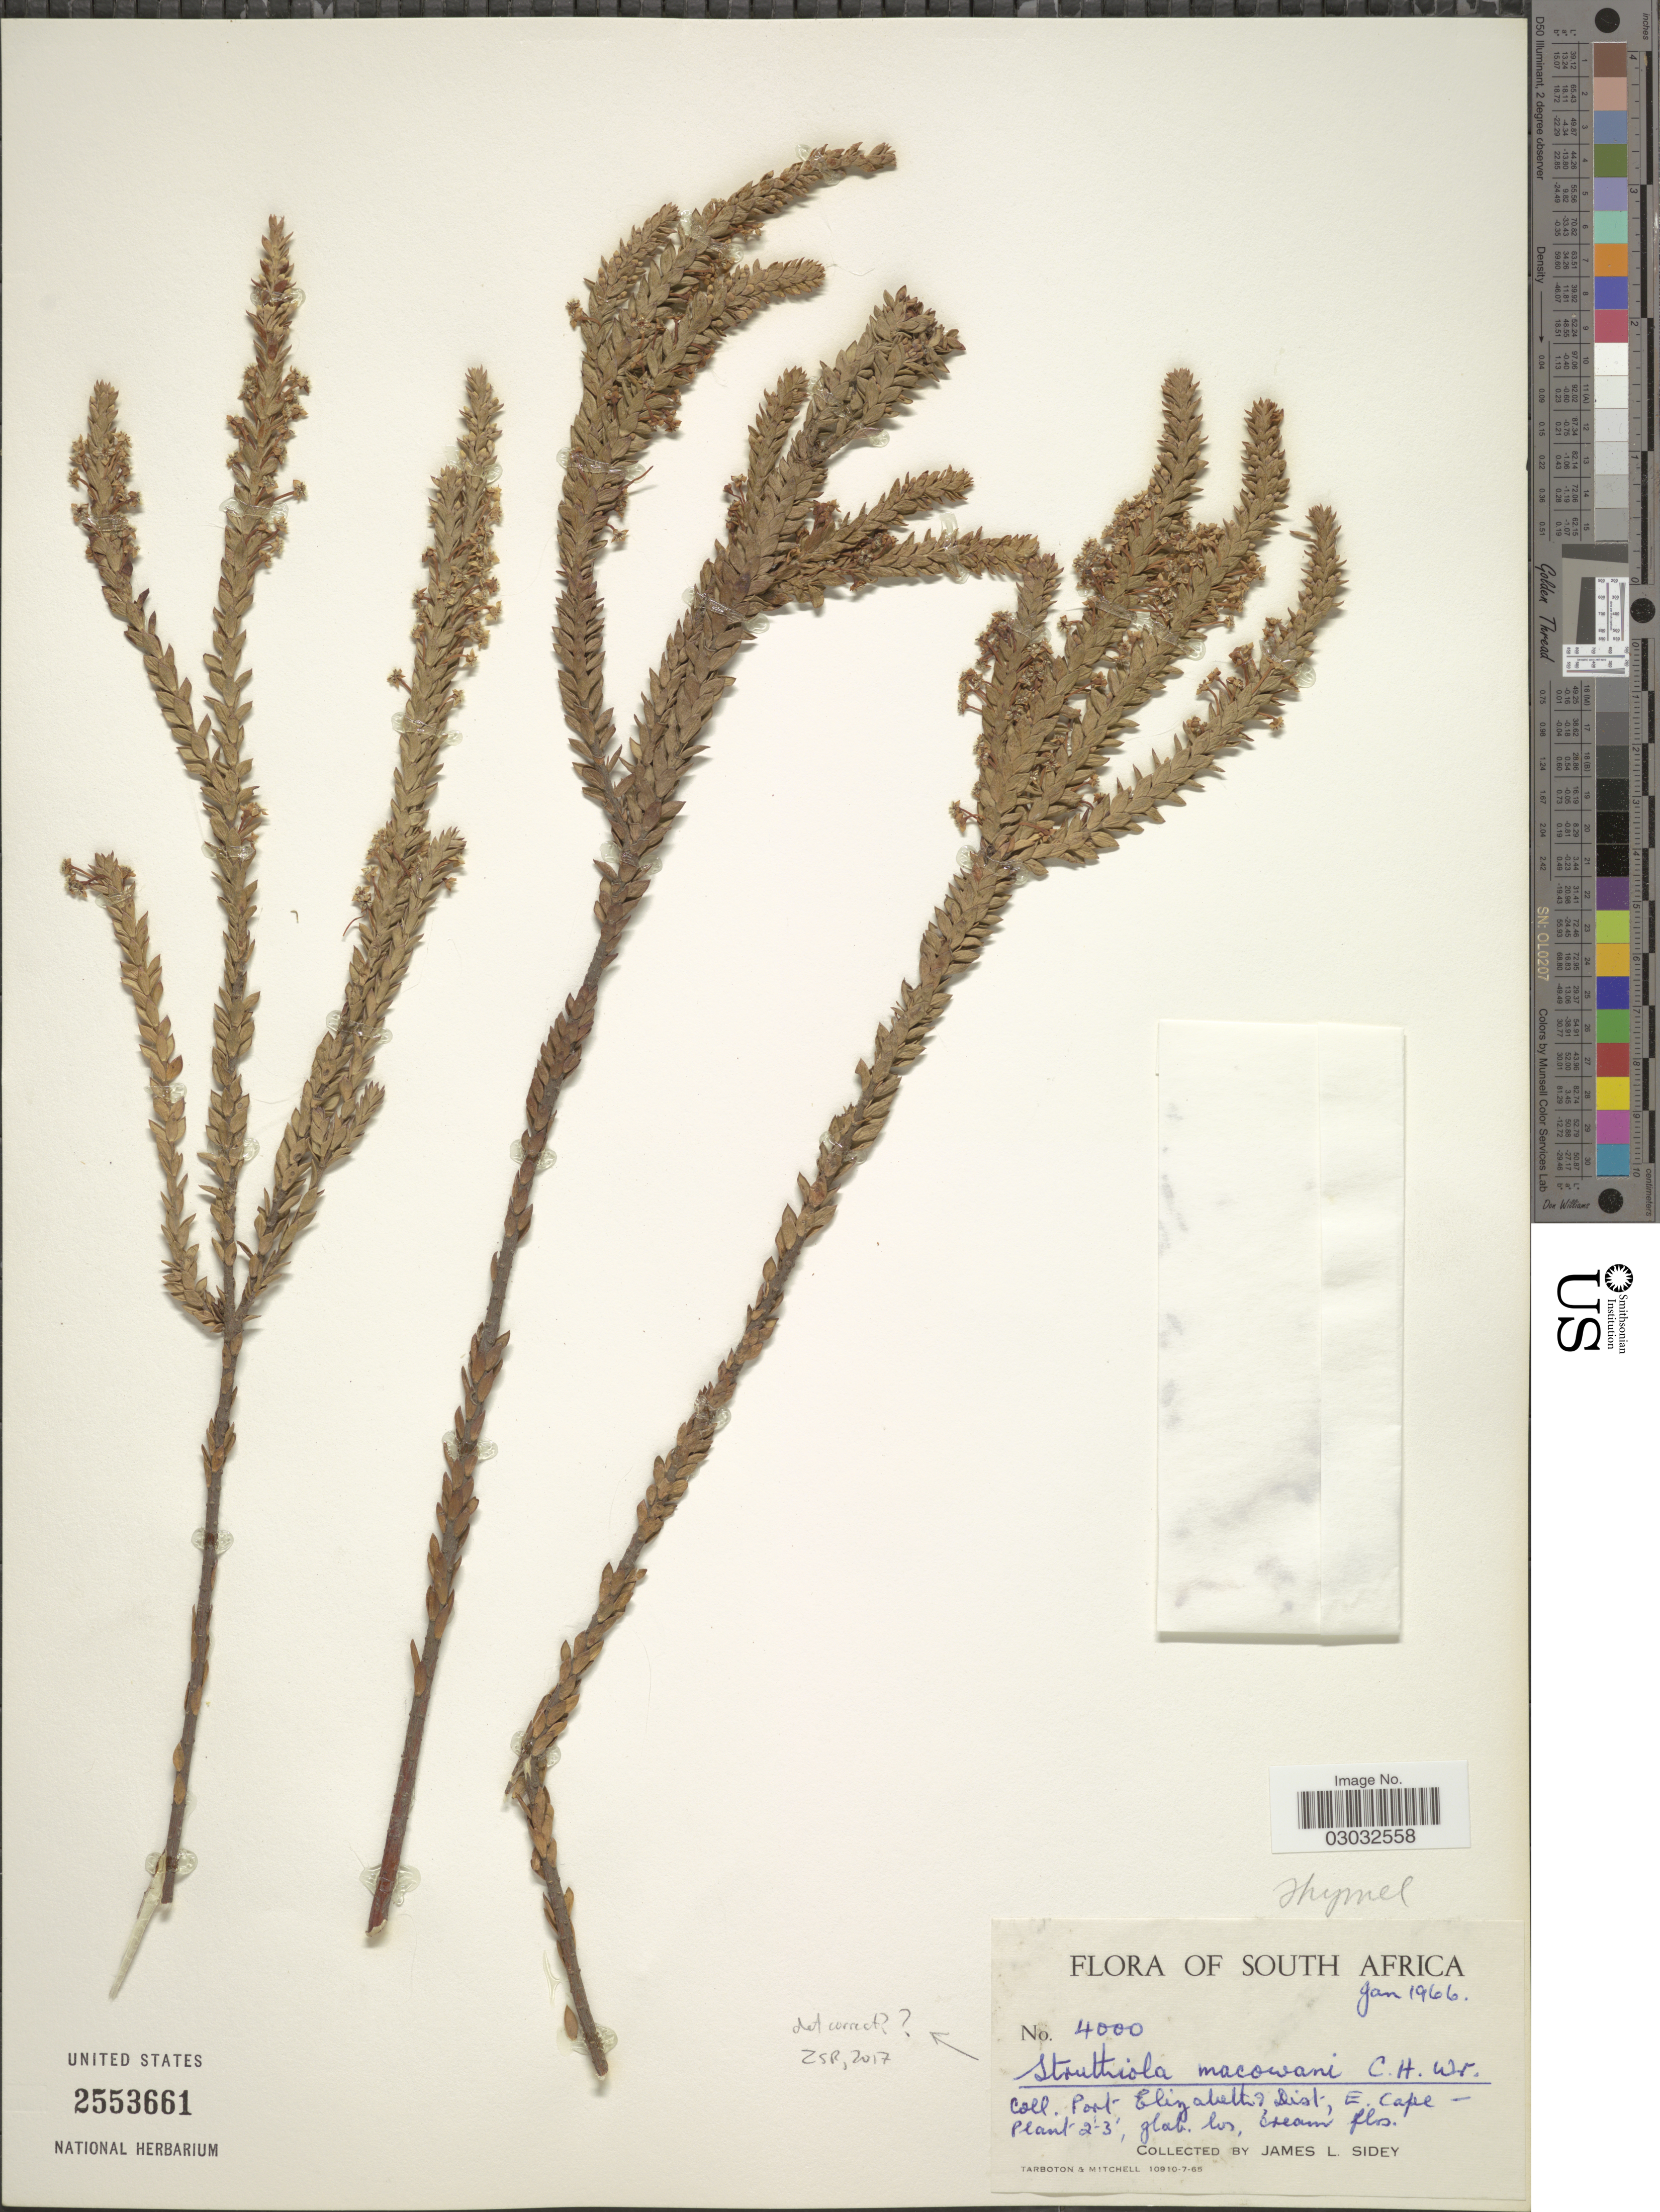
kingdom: Plantae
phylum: Tracheophyta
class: Magnoliopsida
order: Malvales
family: Thymelaeaceae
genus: Struthiola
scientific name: Struthiola macowanii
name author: C.H. Wright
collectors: J. L. Sidey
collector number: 4000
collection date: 1966-01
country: South Africa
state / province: Eastern Cape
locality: Port Elizabeth Dist, E. Cape.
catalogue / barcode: US 2553661